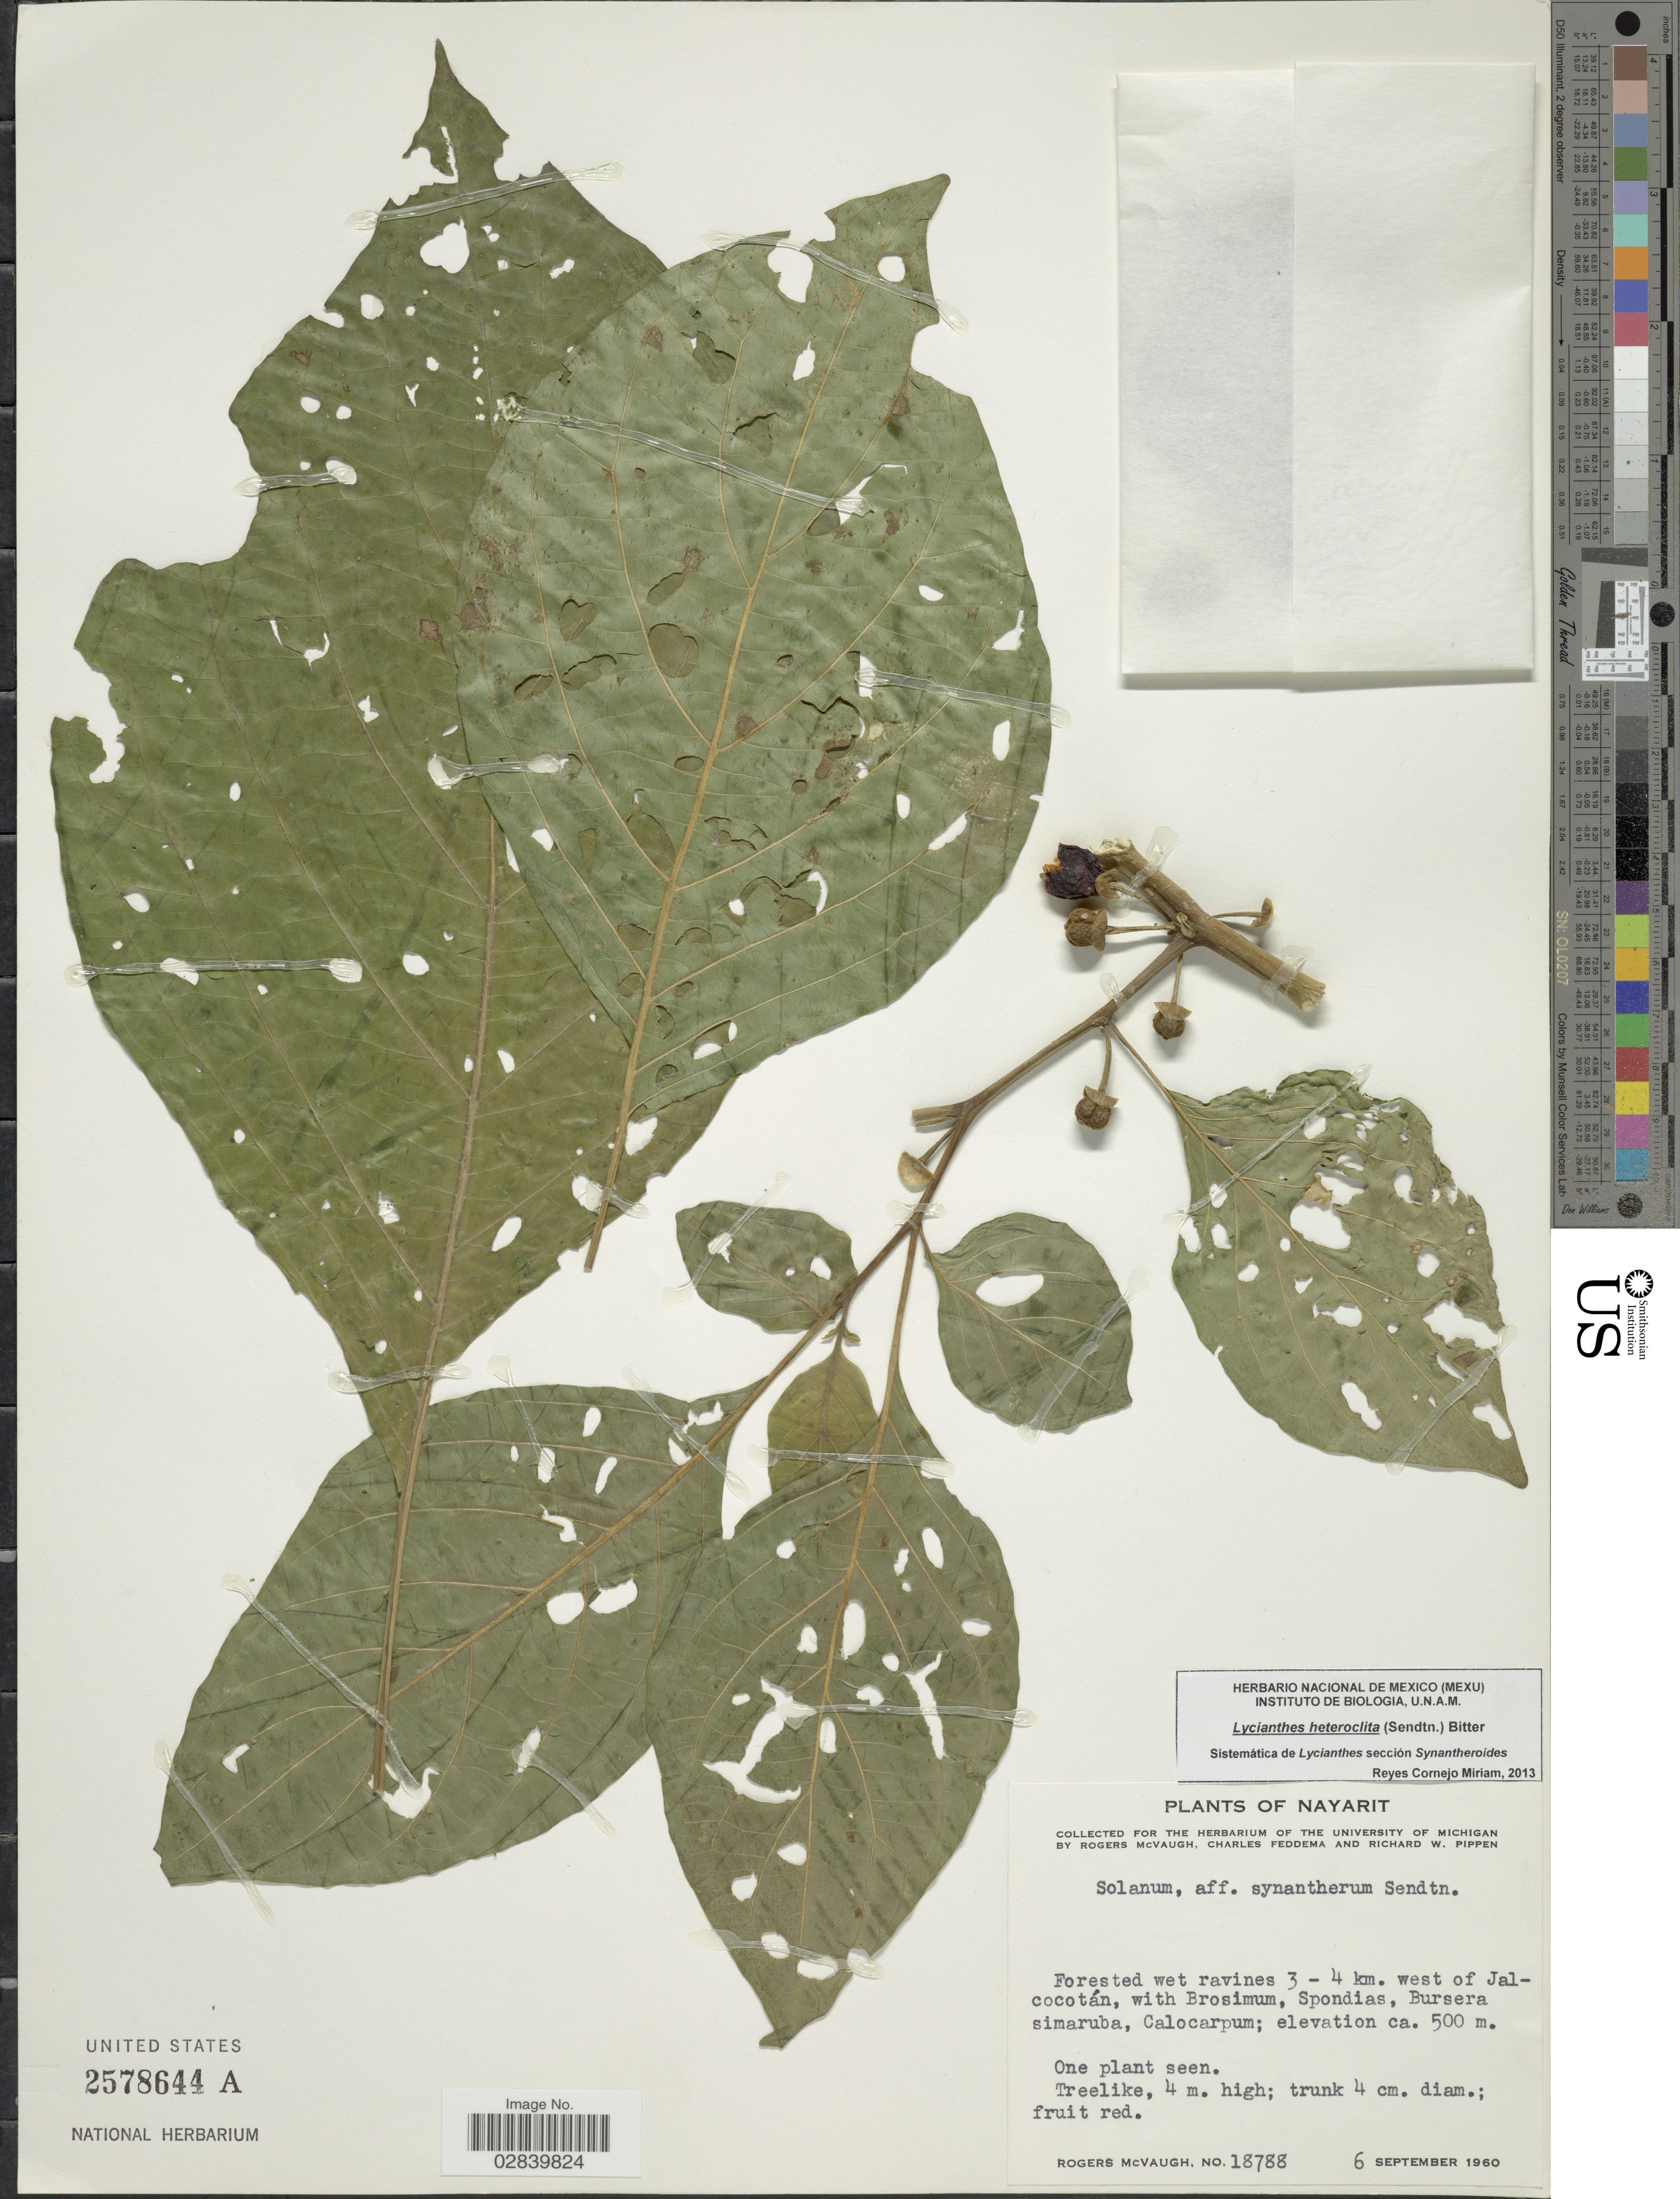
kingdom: Plantae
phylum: Tracheophyta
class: Magnoliopsida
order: Solanales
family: Solanaceae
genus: Lycianthes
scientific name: Lycianthes heteroclita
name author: (Sendtn.) Bitter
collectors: R. McVaugh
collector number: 18788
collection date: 1960-09-06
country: Mexico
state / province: Nayarit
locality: Forested wet ravines 3 - 4 km. west of Jalcocotán.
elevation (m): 500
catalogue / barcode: US 2578644A